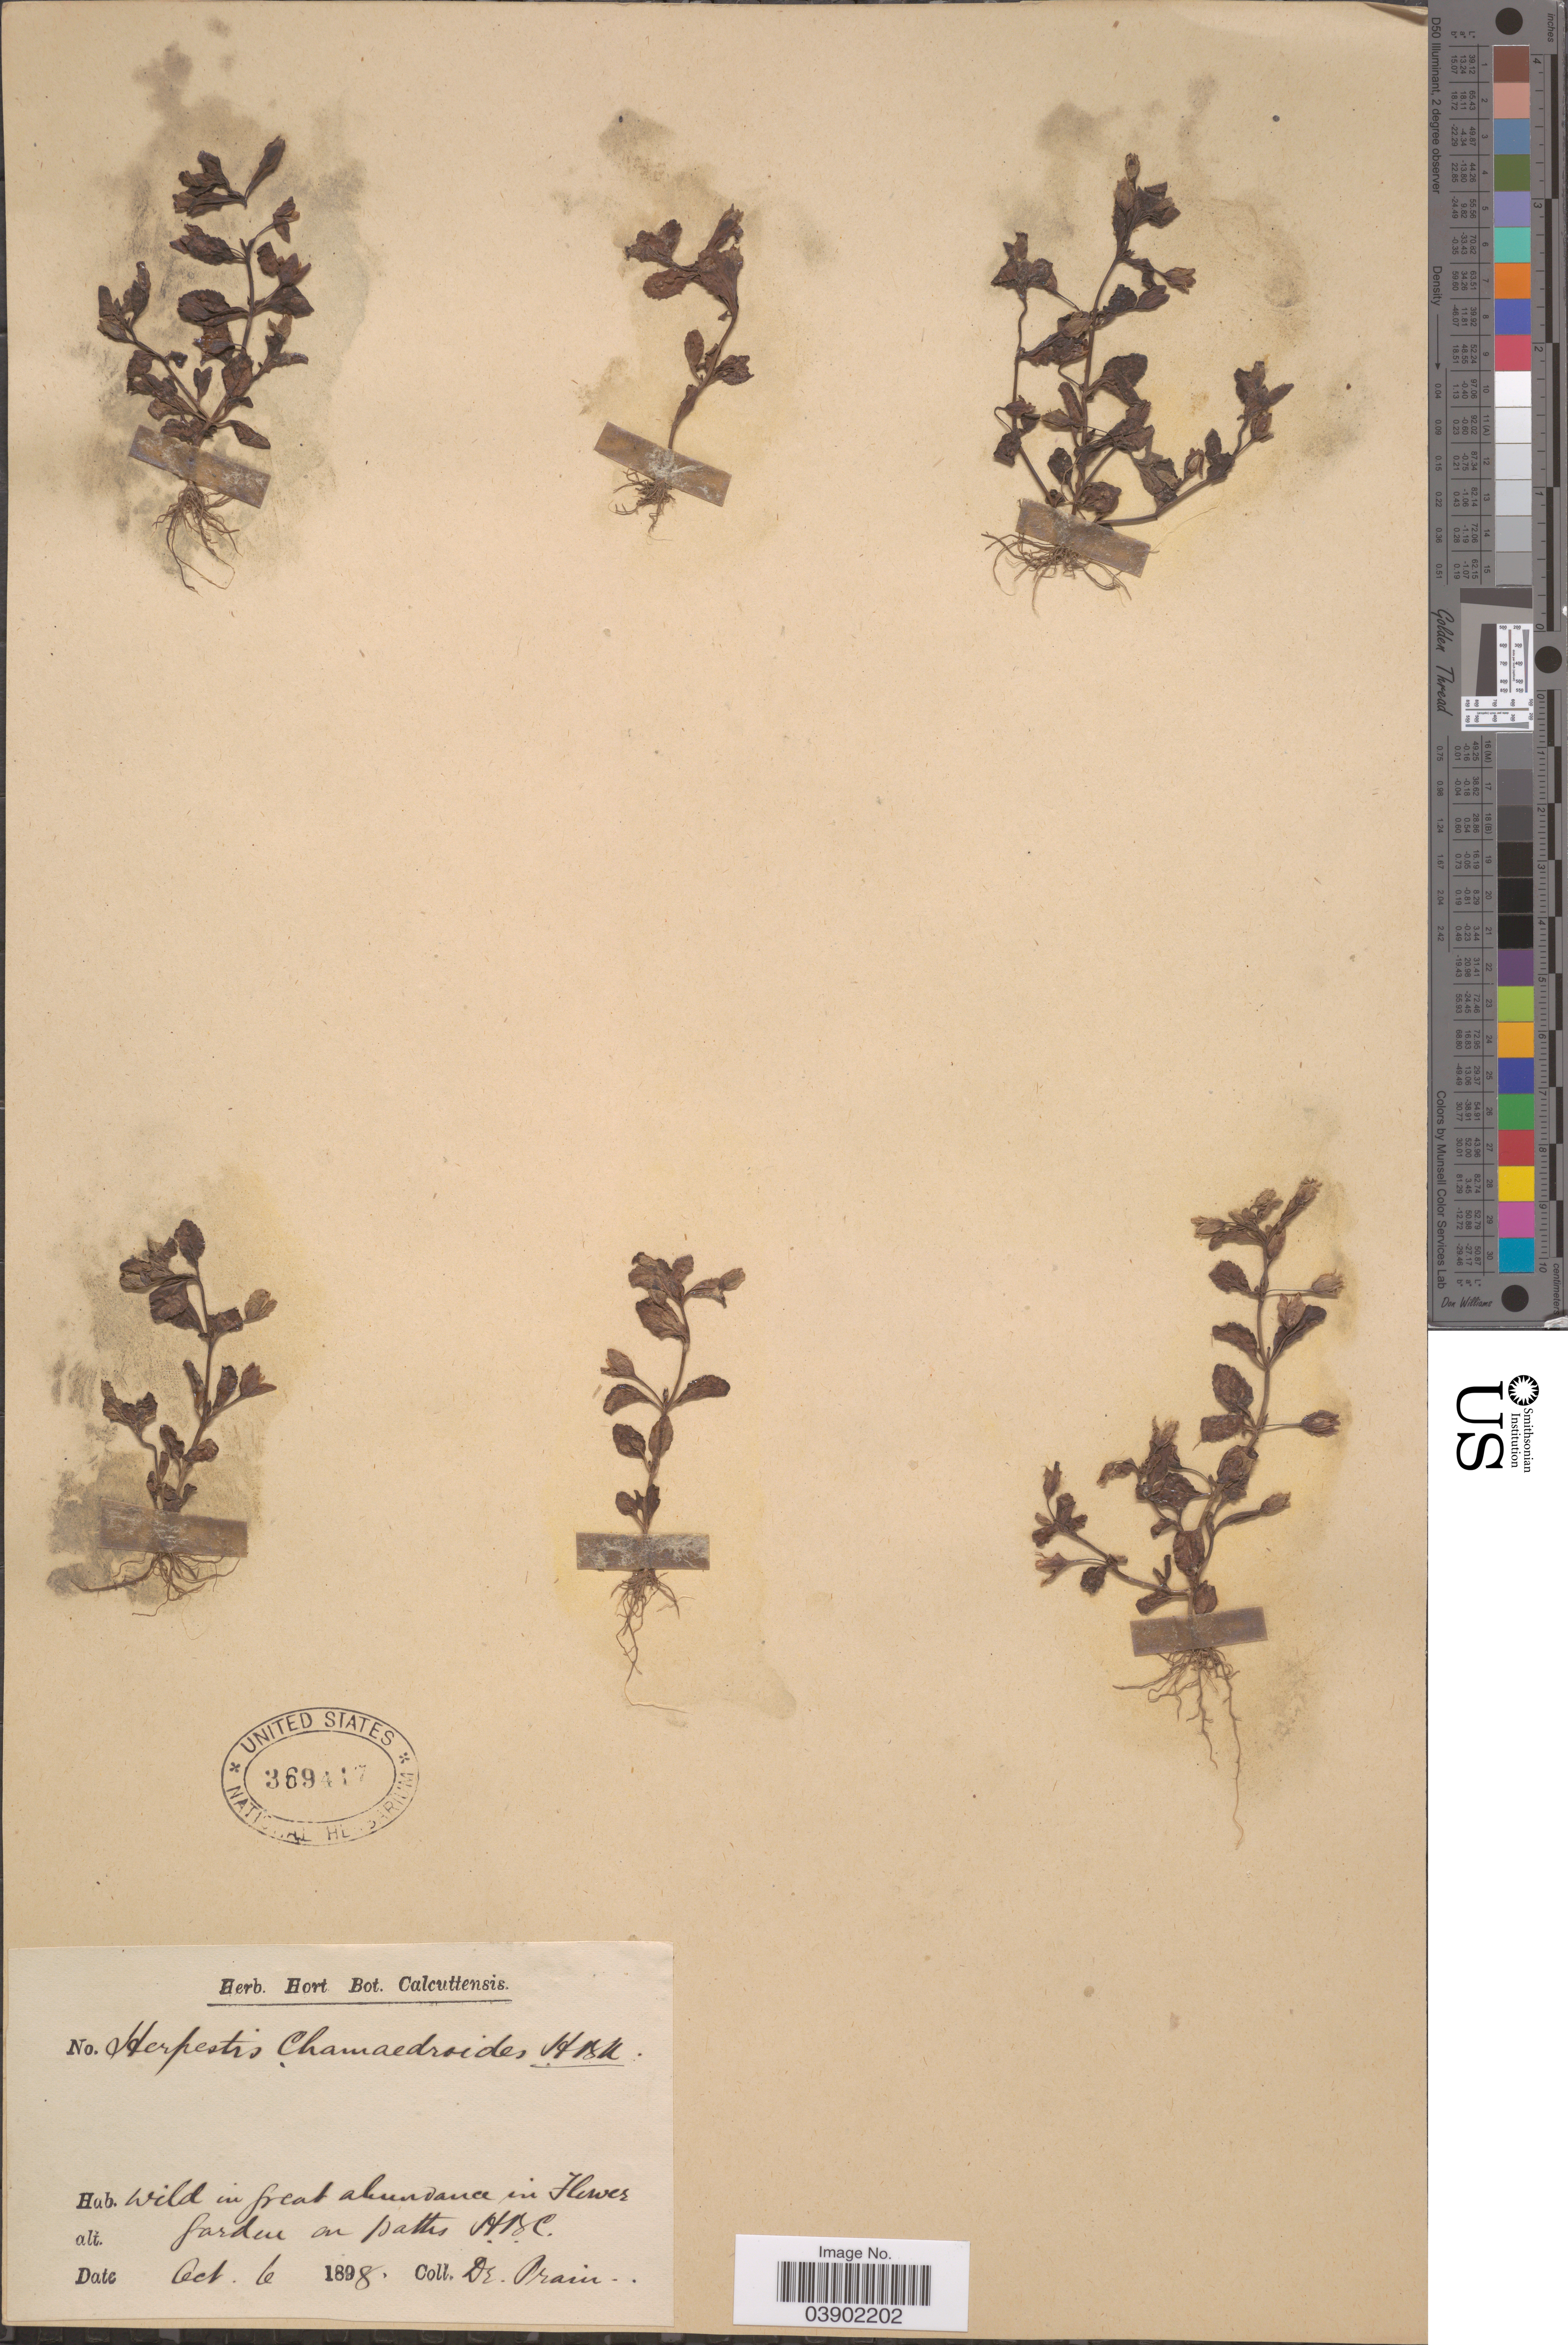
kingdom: Plantae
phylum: Tracheophyta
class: Magnoliopsida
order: Lamiales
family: Plantaginaceae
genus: Bacopa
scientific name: Bacopa chamaedryoides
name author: (Kunth) Wettst.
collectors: -- Prain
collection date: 1898-10-06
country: India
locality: Garden on paths.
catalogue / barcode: US 369417